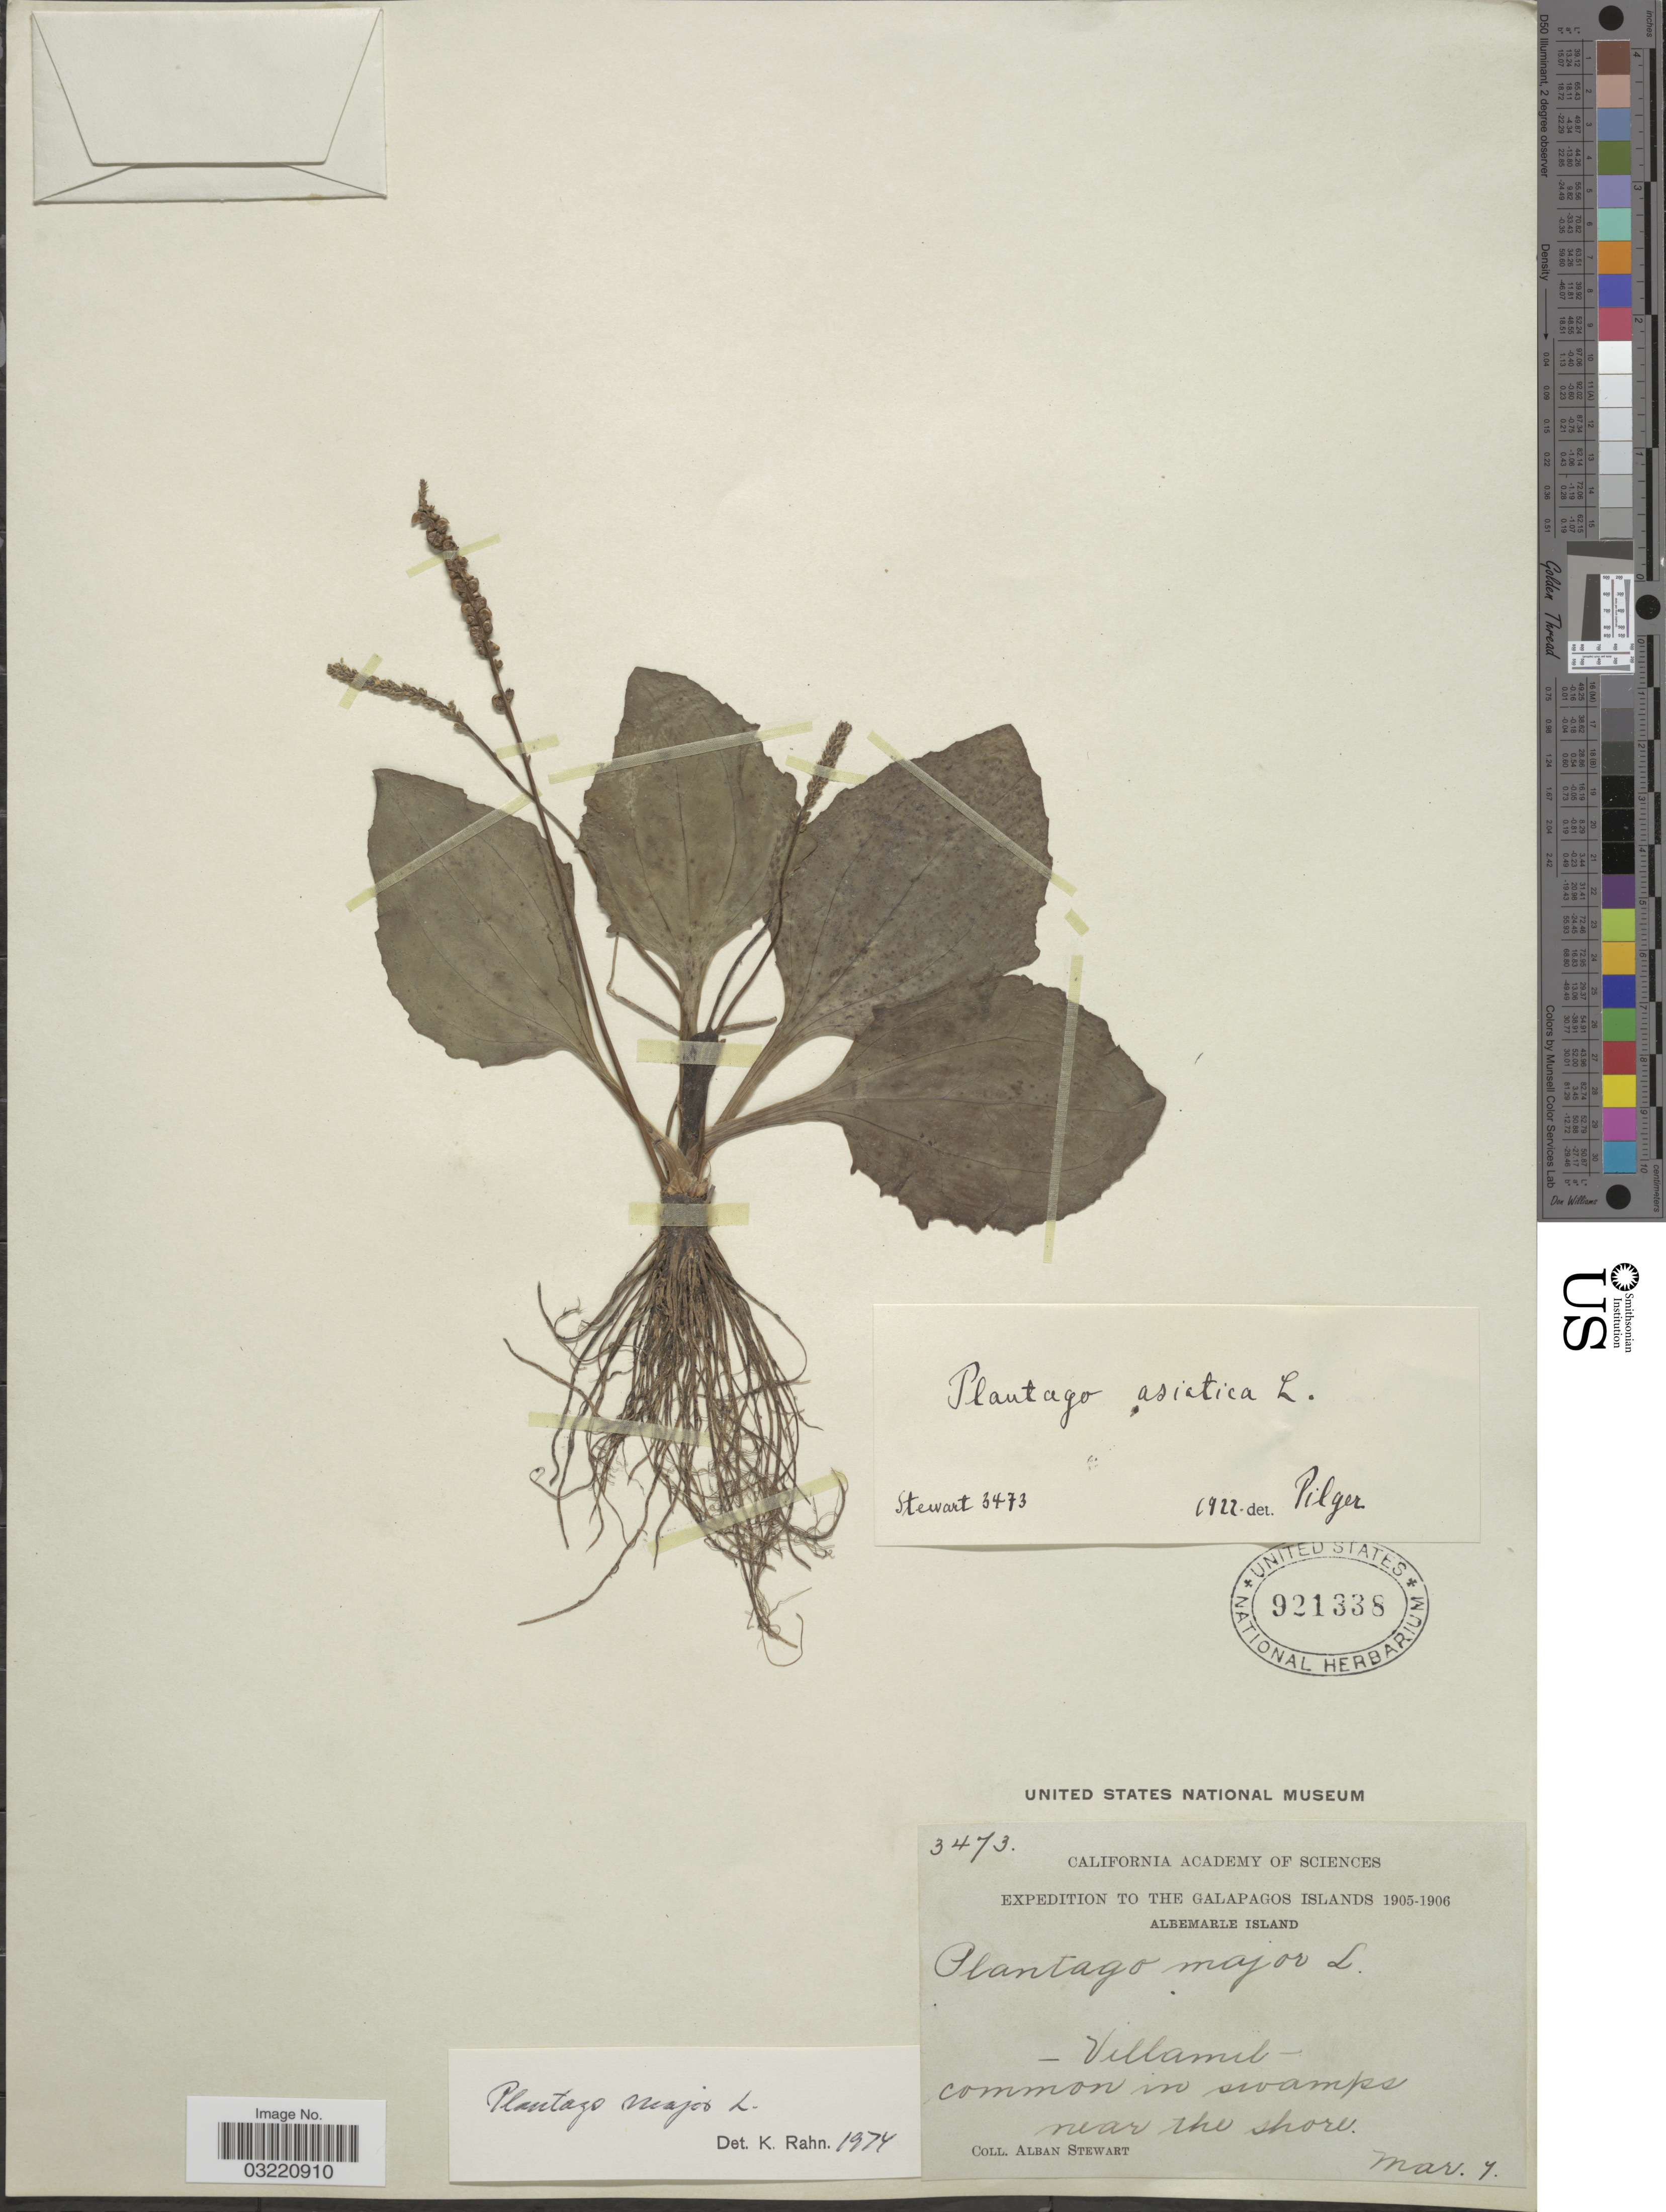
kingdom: Plantae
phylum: Tracheophyta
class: Magnoliopsida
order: Lamiales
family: Plantaginaceae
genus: Plantago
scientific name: Plantago major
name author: L.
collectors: A. Stewart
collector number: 3473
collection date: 1905-03-07/1906-03-07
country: Ecuador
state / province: Colón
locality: The Galapagos Islands. Albemarle Island. Villamil.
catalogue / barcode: US 921338